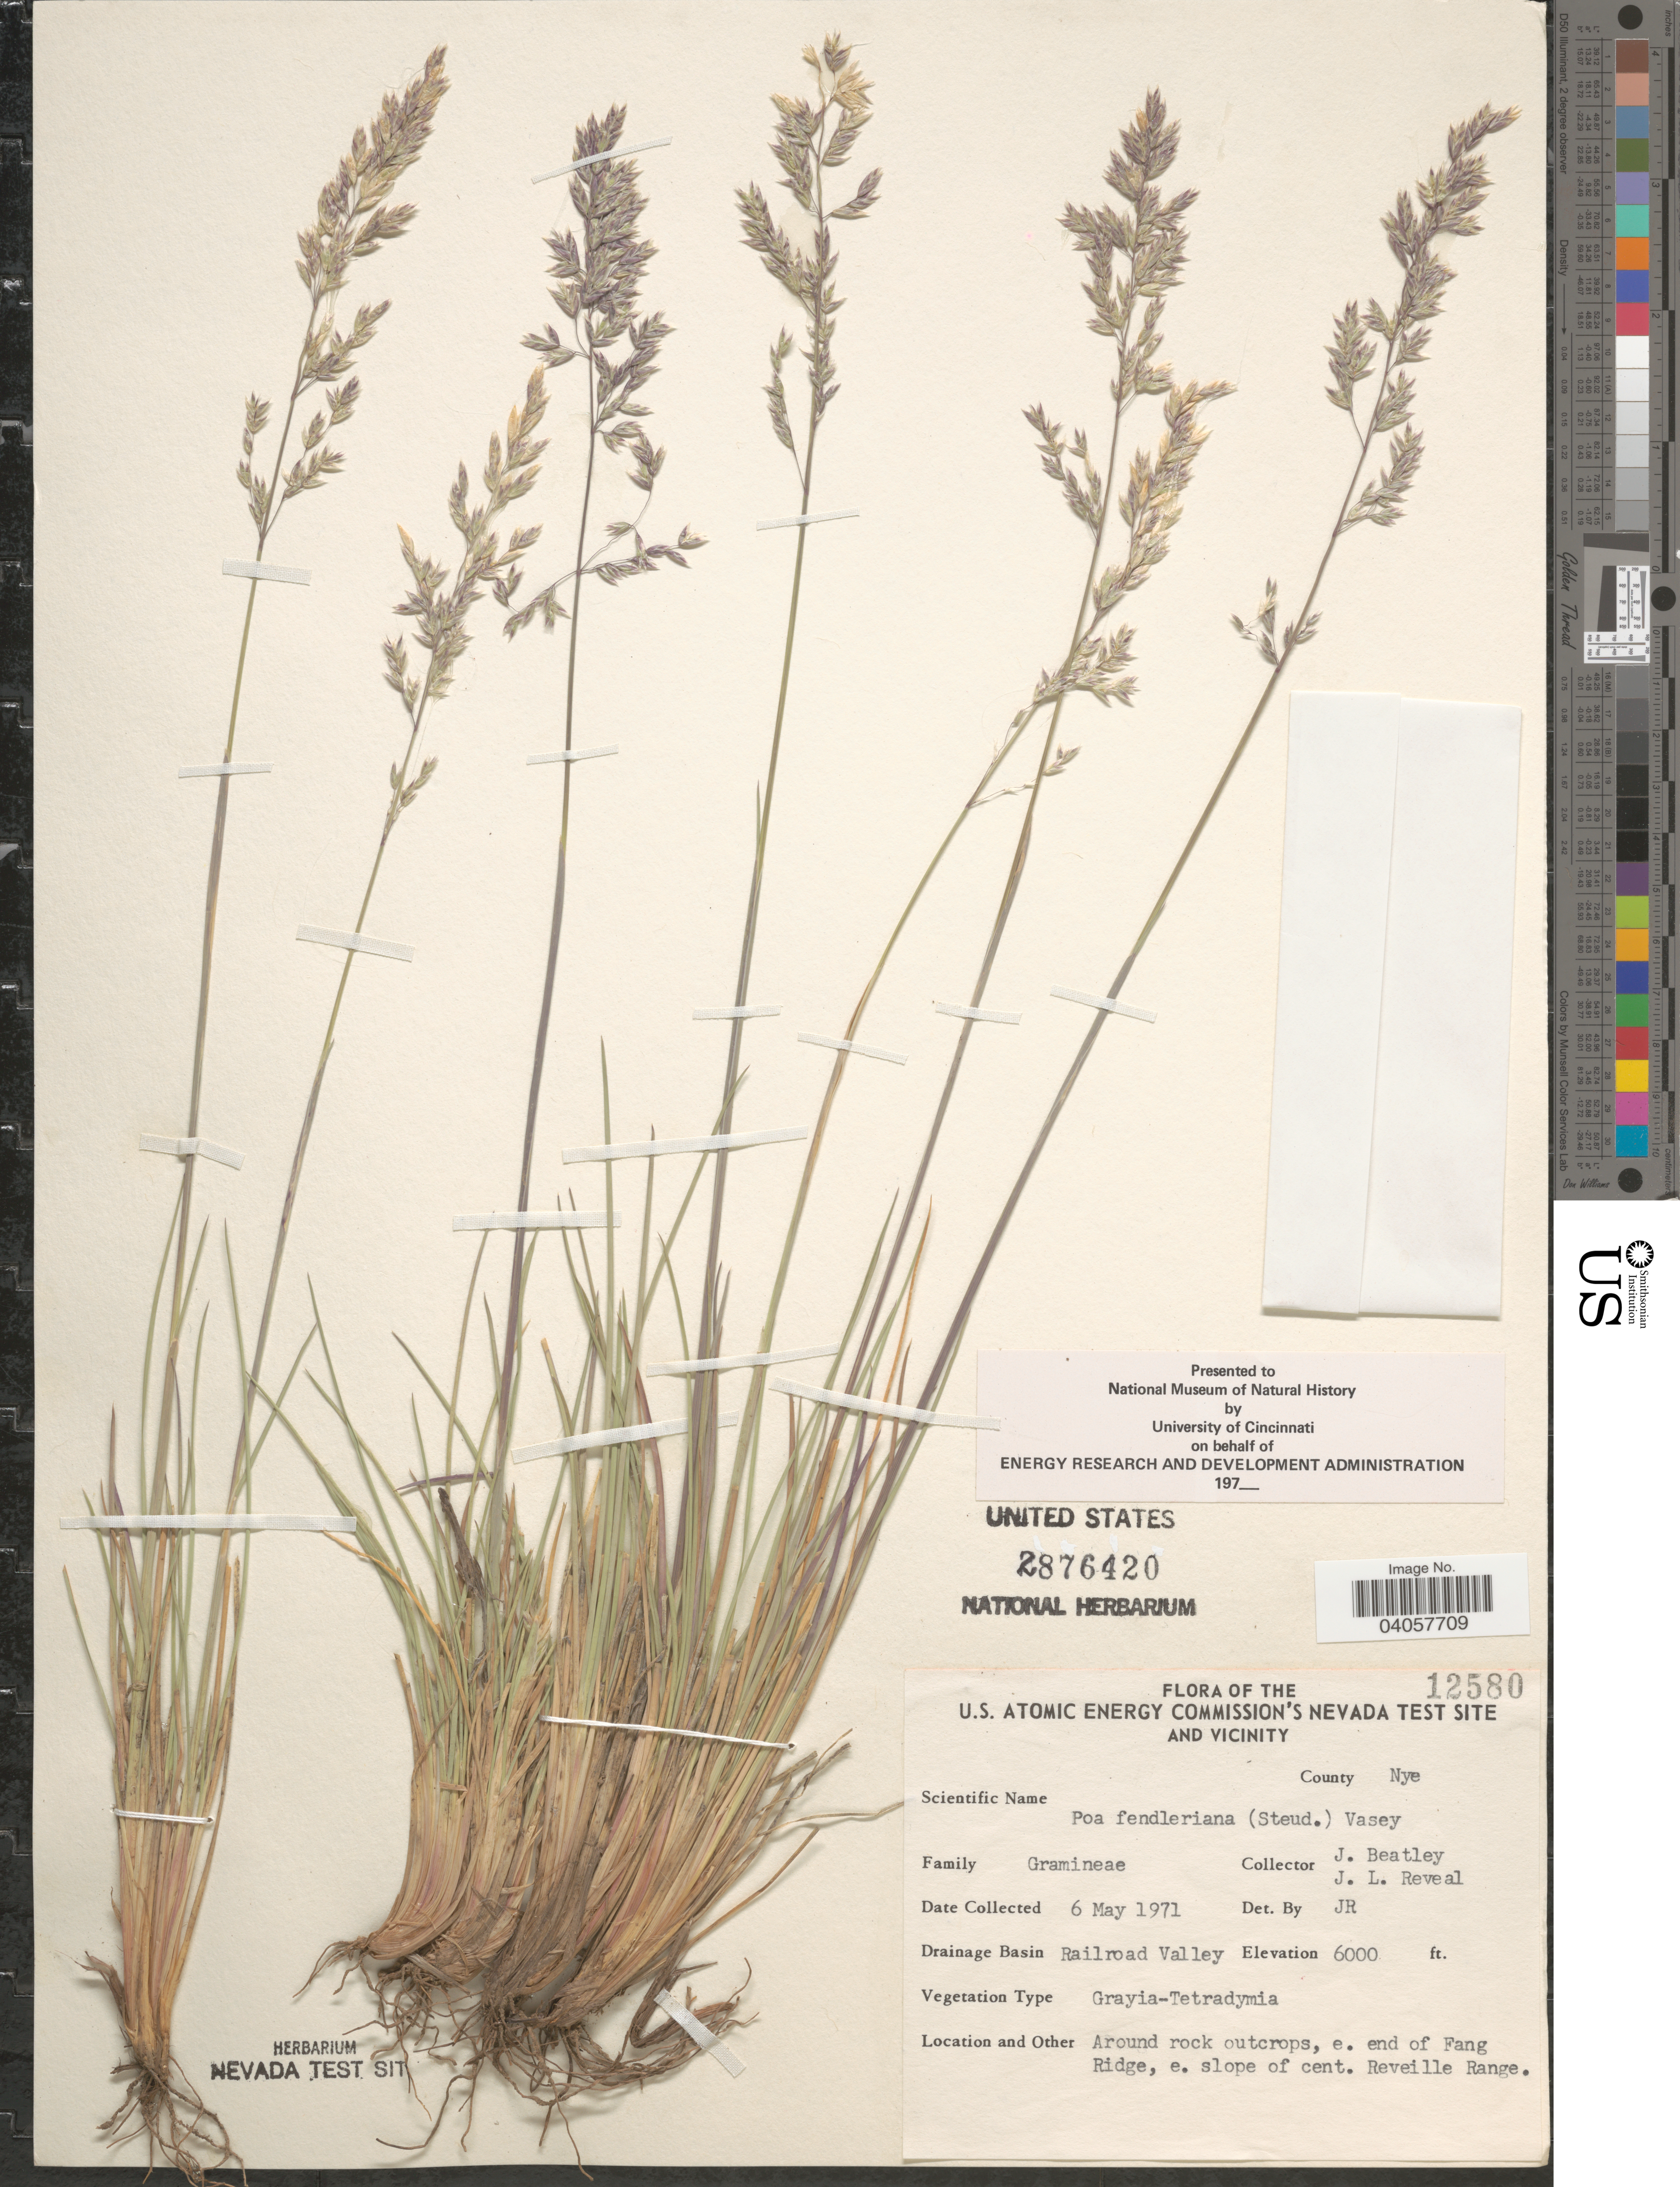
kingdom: Plantae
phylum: Tracheophyta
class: Liliopsida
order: Poales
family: Poaceae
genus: Poa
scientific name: Poa fendleriana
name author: (Steud.) Vasey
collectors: J. C. Beatley & J. L. Reveal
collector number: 12580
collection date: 1971-05-06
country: United States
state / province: Nevada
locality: The U.S. Atomic Energy Commission's Nevada Test Site and vicinity. County Nye. Drainage Basin Railroad Valley. Around rock outcrops, e. end of Fang Ridge, e. slope of cent. Reveille Range.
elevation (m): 1829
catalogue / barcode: US 2876420